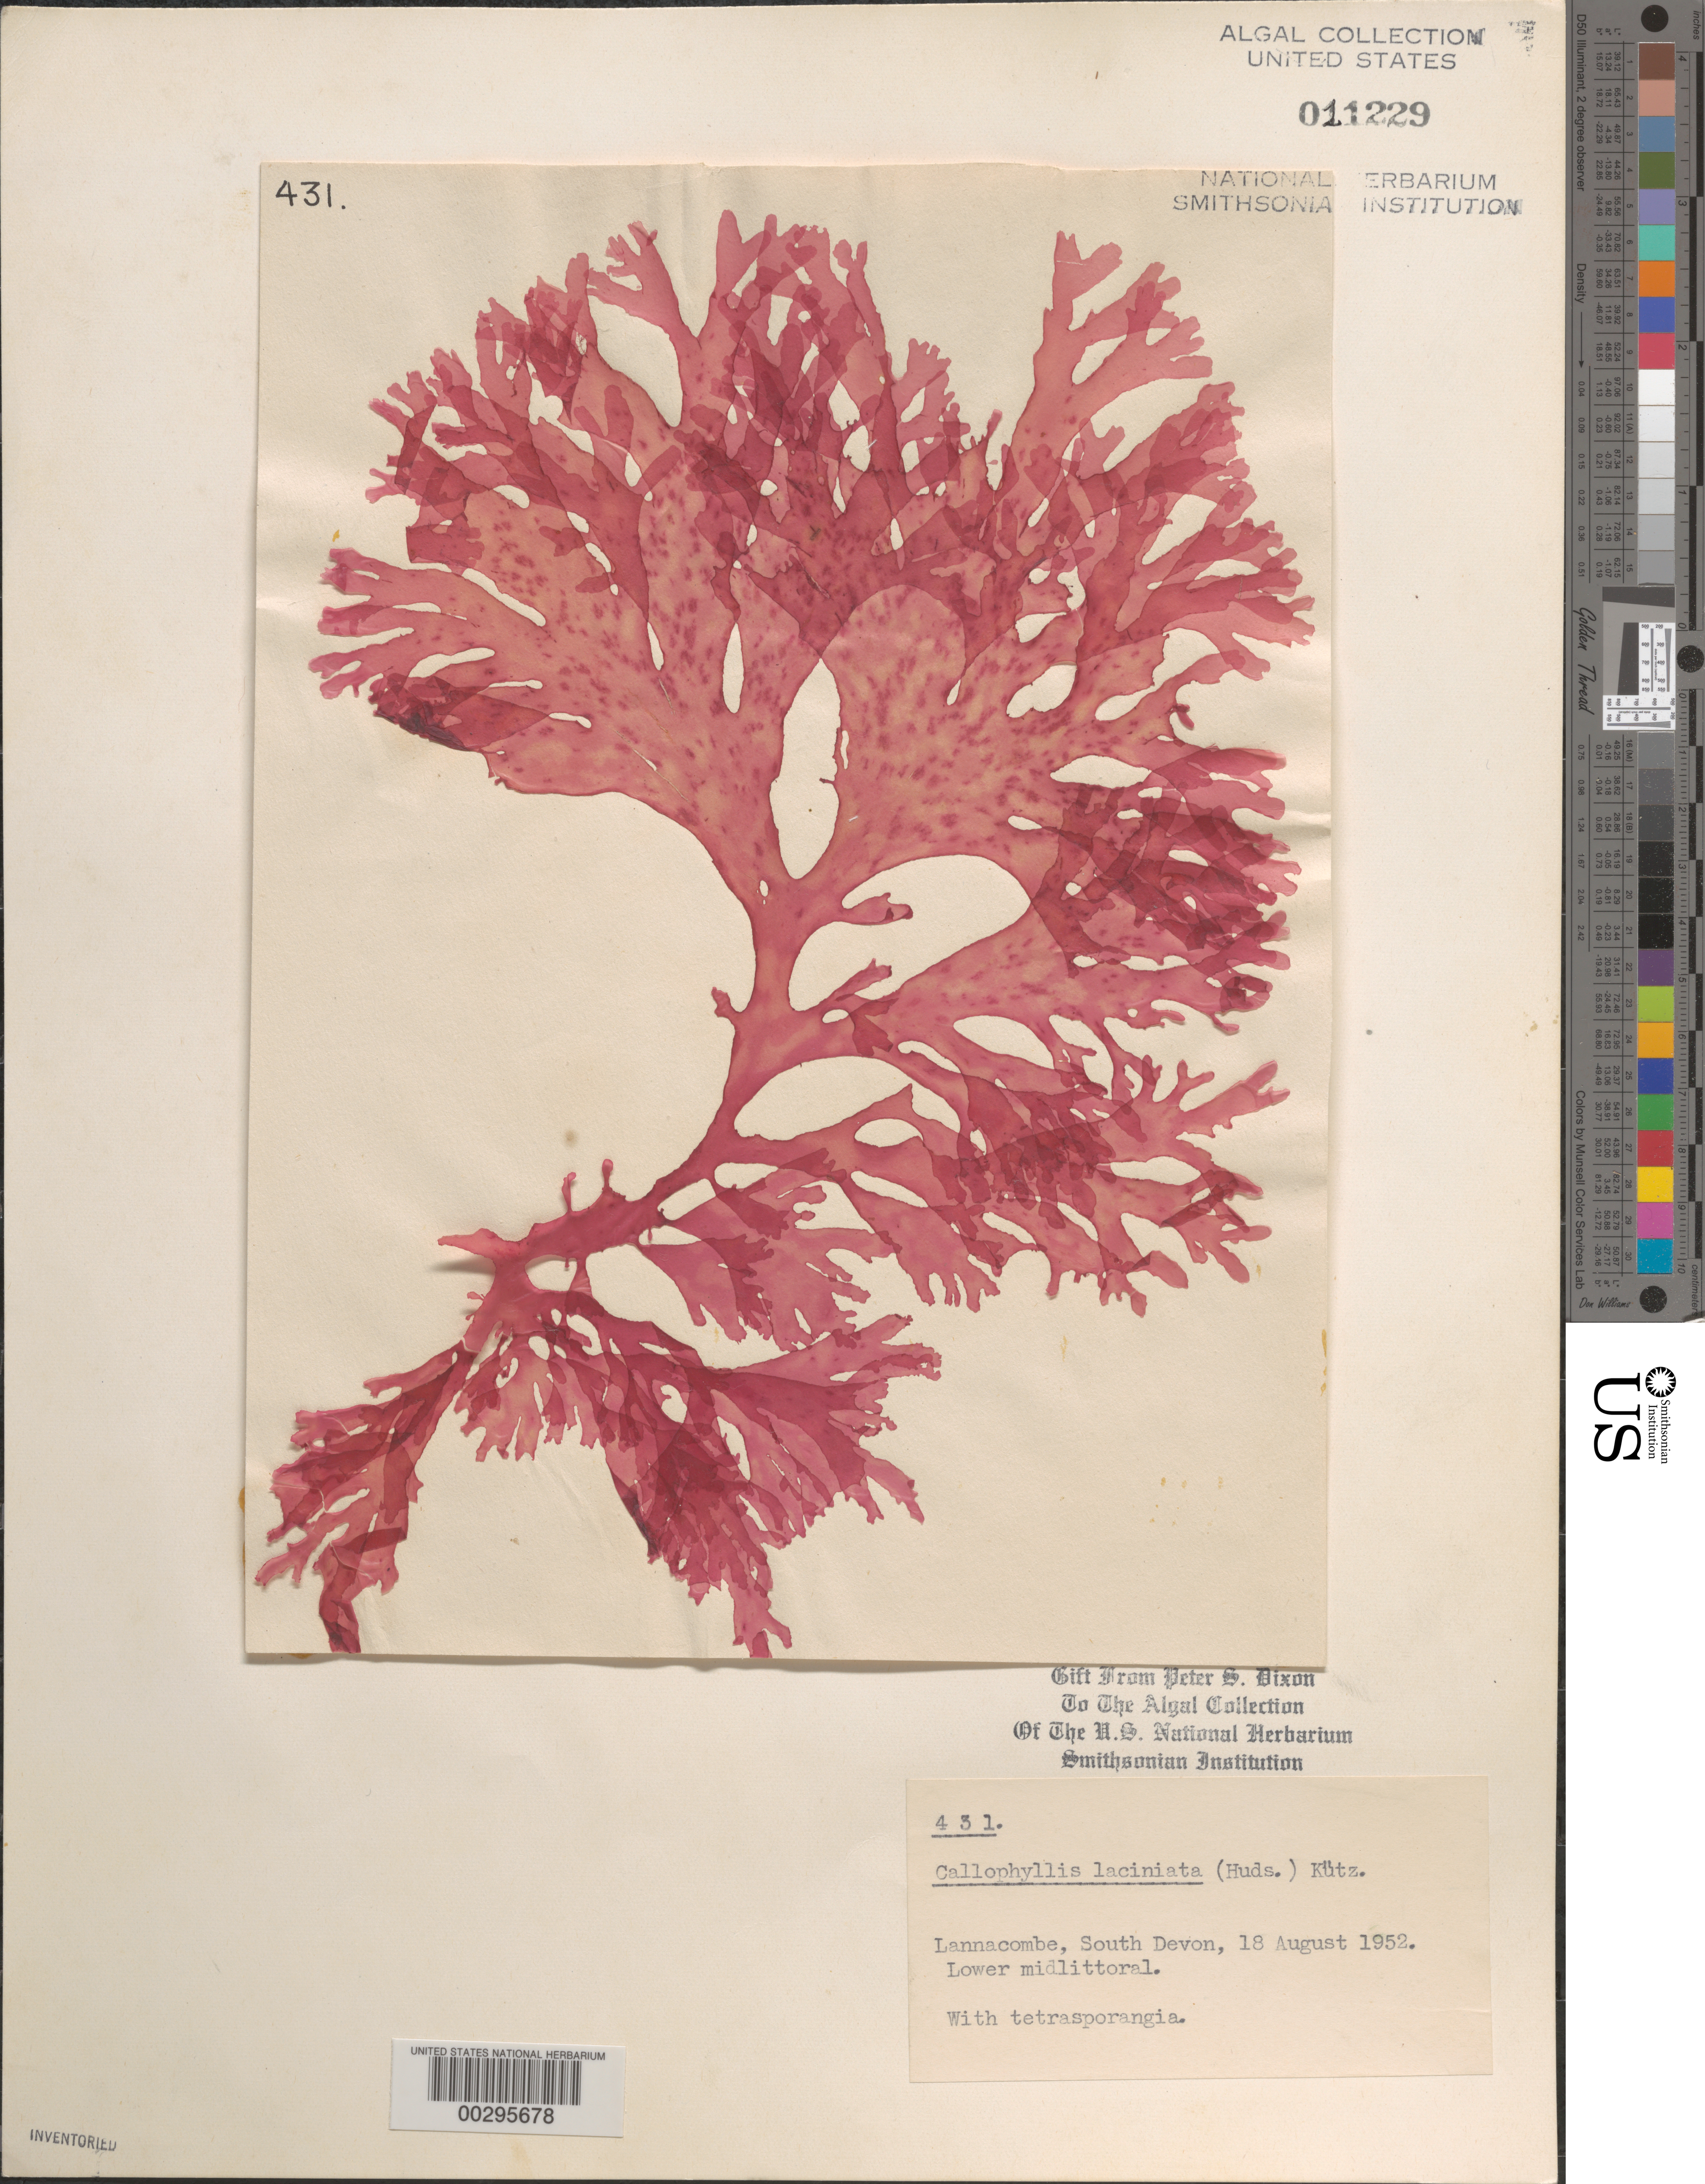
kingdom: Plantae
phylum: Rhodophyta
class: Florideophyceae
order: Gigartinales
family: Kallymeniaceae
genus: Metacallophyllis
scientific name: Metacallophyllis laciniata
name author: (Hudson) Vergés & L. Le Gall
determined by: Algae name updating Project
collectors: P. S. Dixon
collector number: PSD 431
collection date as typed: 18 Aug 1952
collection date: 1952-08-18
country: United Kingdom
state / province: England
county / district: Devon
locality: Lannacombe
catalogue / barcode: US 11229